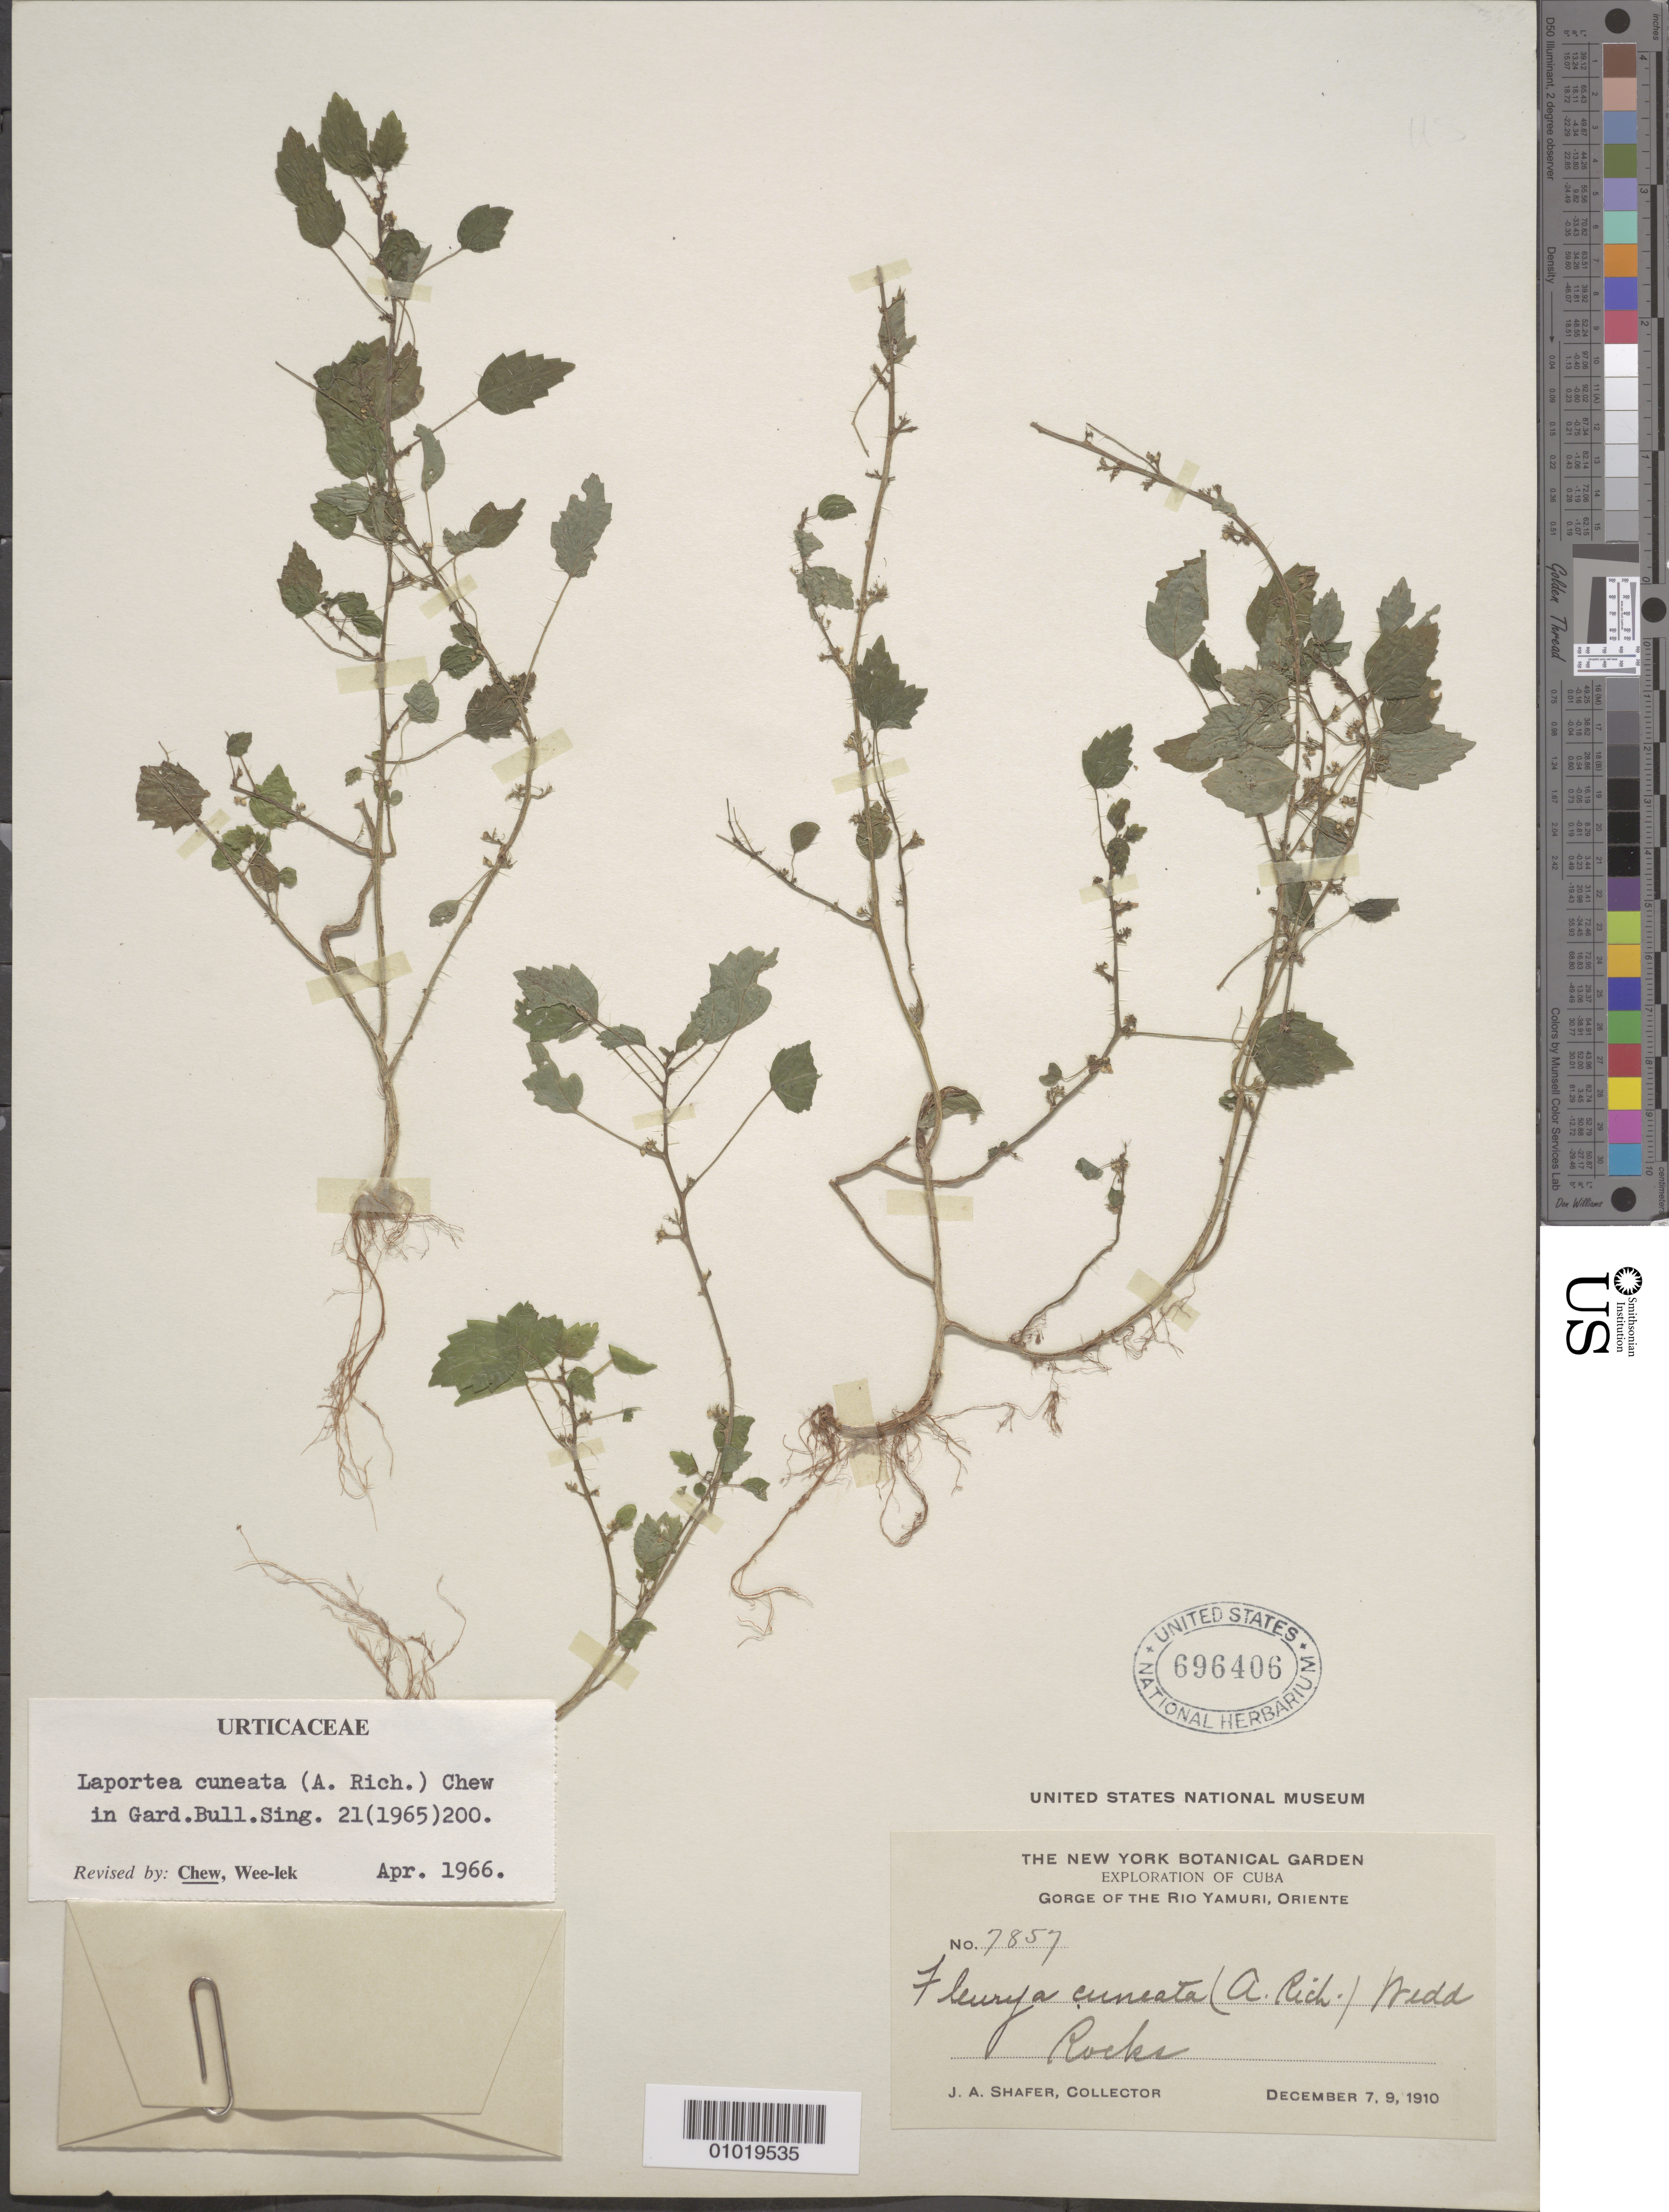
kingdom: Plantae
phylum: Tracheophyta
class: Magnoliopsida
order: Rosales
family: Urticaceae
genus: Laportea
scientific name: Laportea cuneata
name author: (A. Rich.) Chew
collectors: J. A. Shafer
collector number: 7857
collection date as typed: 07 Dec 1910 and 09 Dec 1910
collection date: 1910-12-07,1910-12-09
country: Cuba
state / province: Oriente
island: Cuba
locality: Gorge of the Rio Yamuri, Oriente Rocks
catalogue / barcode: US 696406